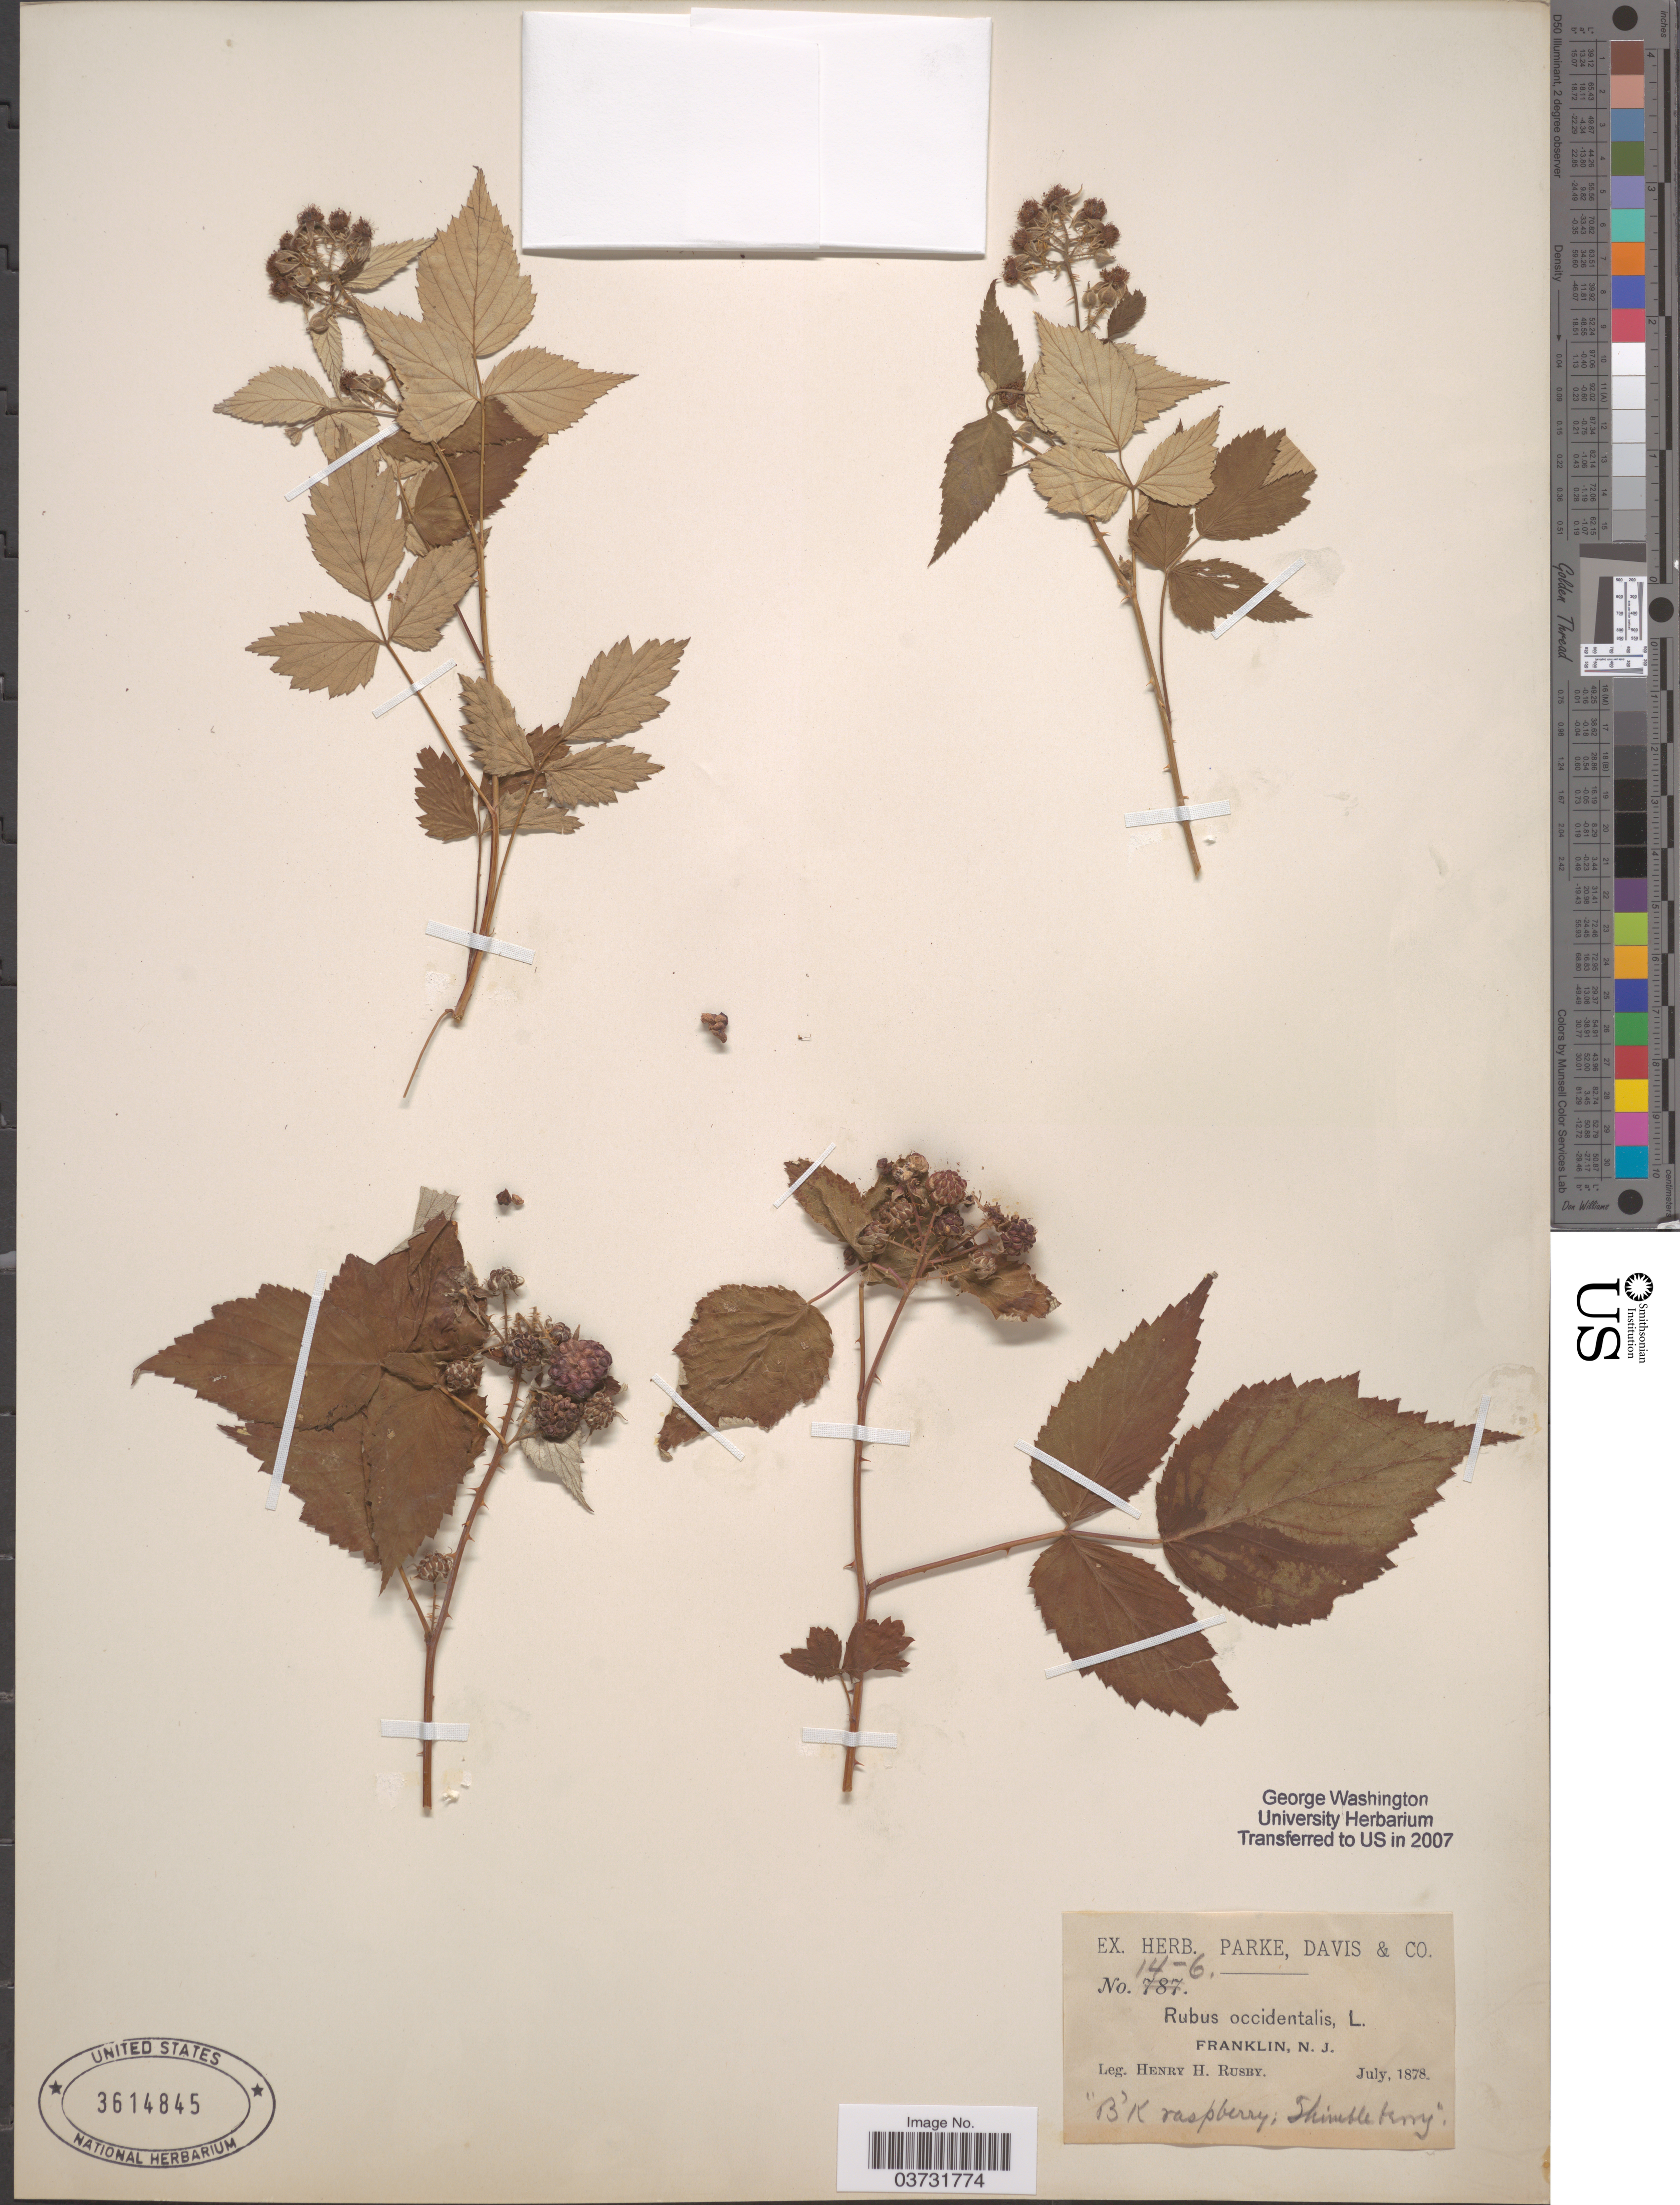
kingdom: Plantae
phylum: Tracheophyta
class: Magnoliopsida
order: Rosales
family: Rosaceae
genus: Rubus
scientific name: Rubus occidentalis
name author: L.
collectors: H. H. Rusby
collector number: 14-6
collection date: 1878-07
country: United States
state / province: New Jersey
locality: Franklin.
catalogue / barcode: US 3614845